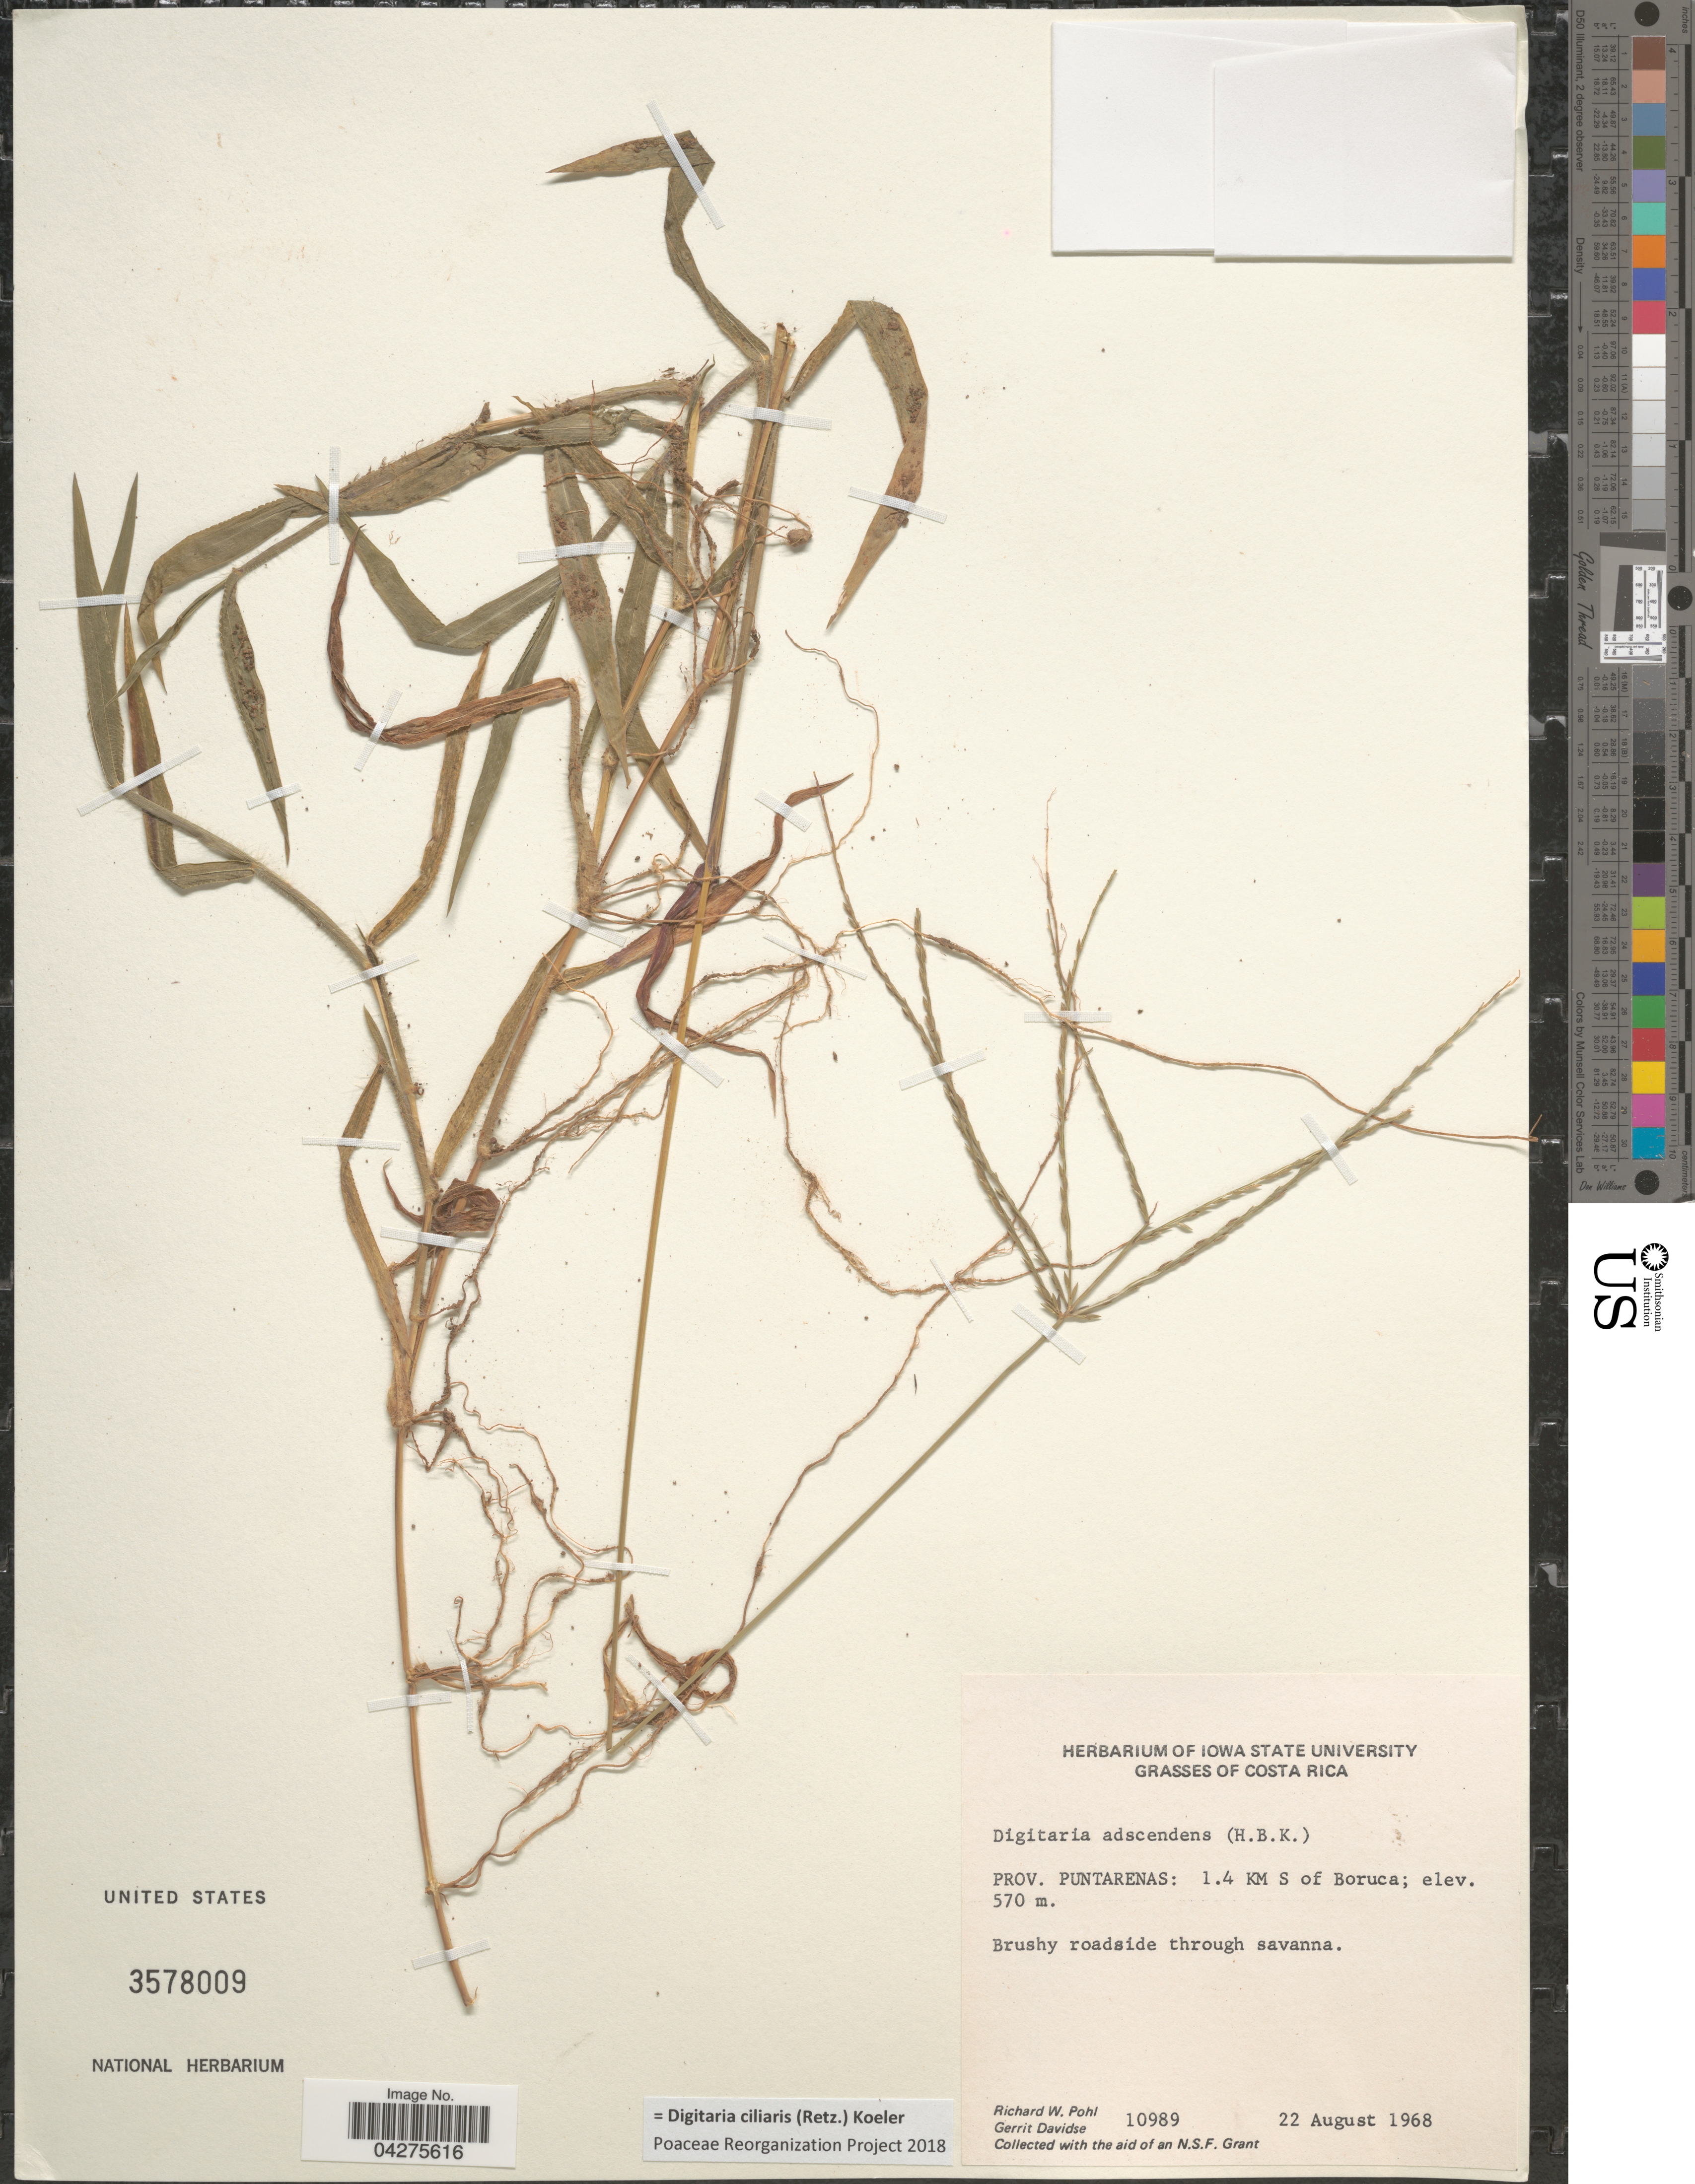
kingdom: Plantae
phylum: Tracheophyta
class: Liliopsida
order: Poales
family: Poaceae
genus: Digitaria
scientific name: Digitaria ciliaris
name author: (Retz.) Koeler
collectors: R. W. Pohl & G. Davidse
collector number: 10989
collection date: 1968-08-22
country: Costa Rica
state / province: Puntarenas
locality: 1.4 KM S of Boruca.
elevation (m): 570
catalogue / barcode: US 3578009